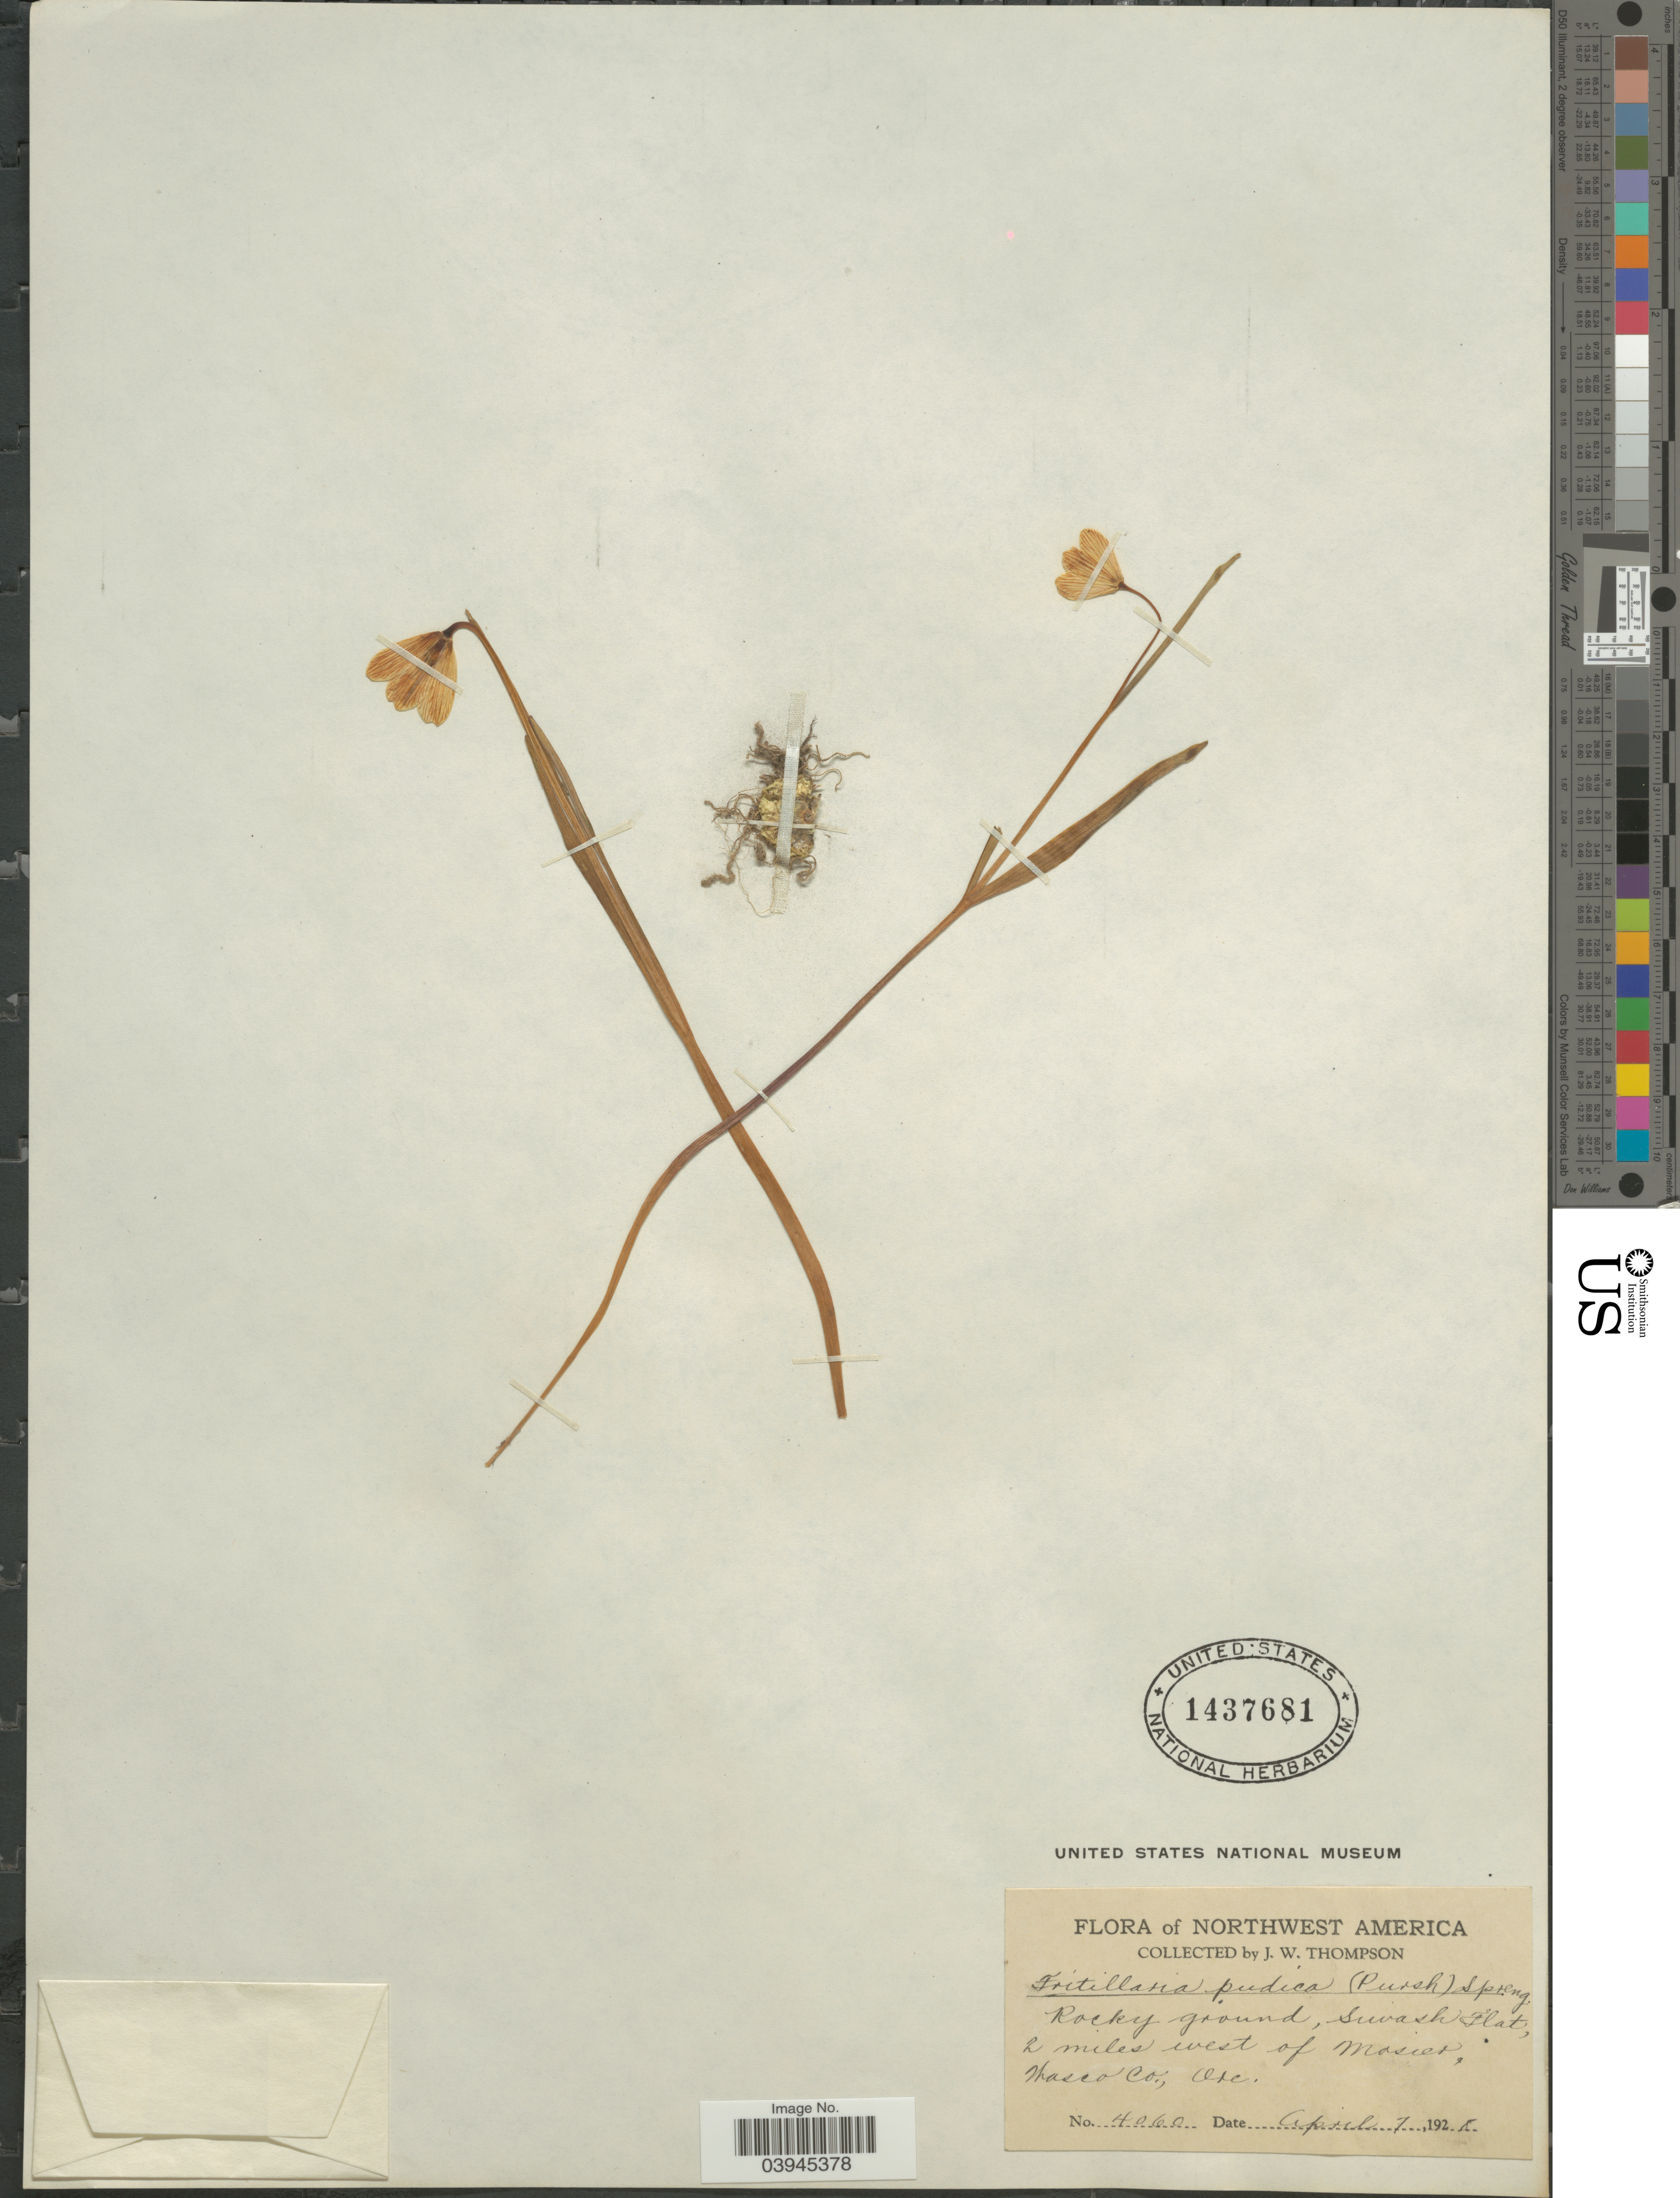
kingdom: Plantae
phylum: Tracheophyta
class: Liliopsida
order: Liliales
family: Liliaceae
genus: Fritillaria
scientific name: Fritillaria pudica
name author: (Pursh) Spreng.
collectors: J. Thompson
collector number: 4060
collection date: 1928-04-07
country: United States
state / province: Oregon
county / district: Wasco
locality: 2 miles west of Mosier, Wasco Co.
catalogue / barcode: US 1437681